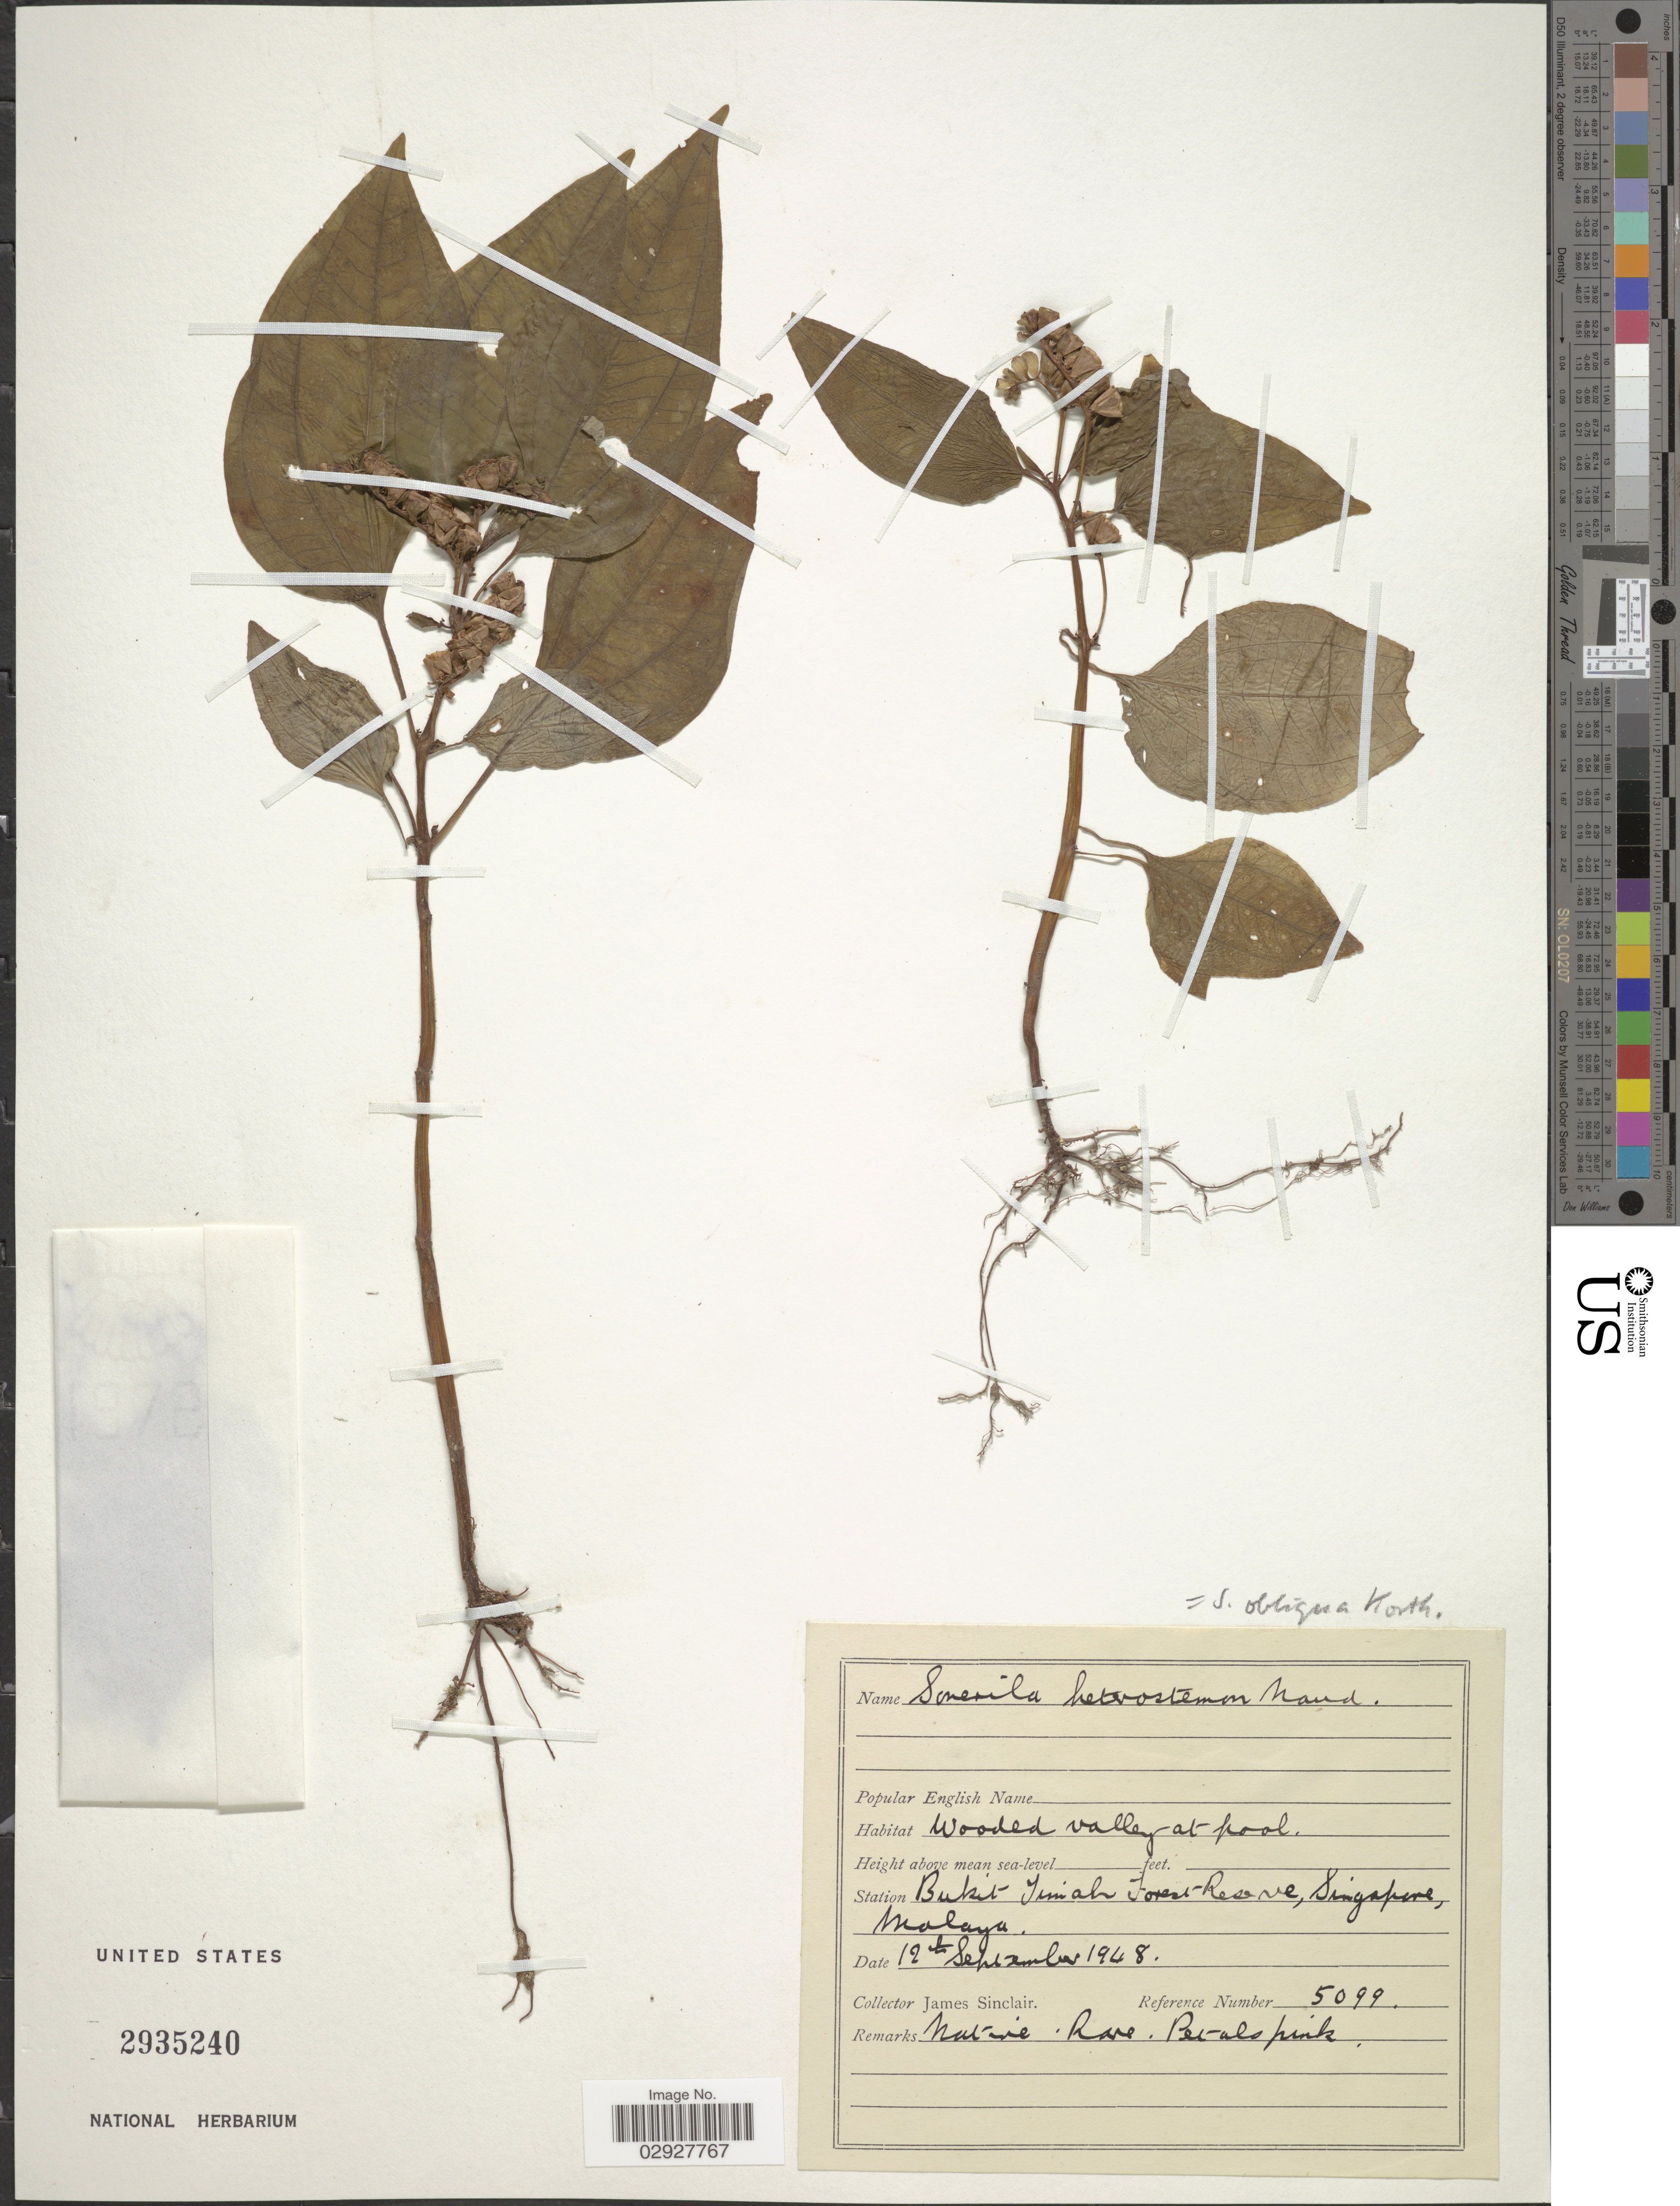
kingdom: Plantae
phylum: Tracheophyta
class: Magnoliopsida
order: Myrtales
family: Melastomataceae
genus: Sonerila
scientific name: Sonerila obliqua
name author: Korth.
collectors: J. Sinclair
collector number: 5099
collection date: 1948-09-12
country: Singapore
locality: Bukit Timah Forest Reserve. Malaya.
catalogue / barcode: US 2935240